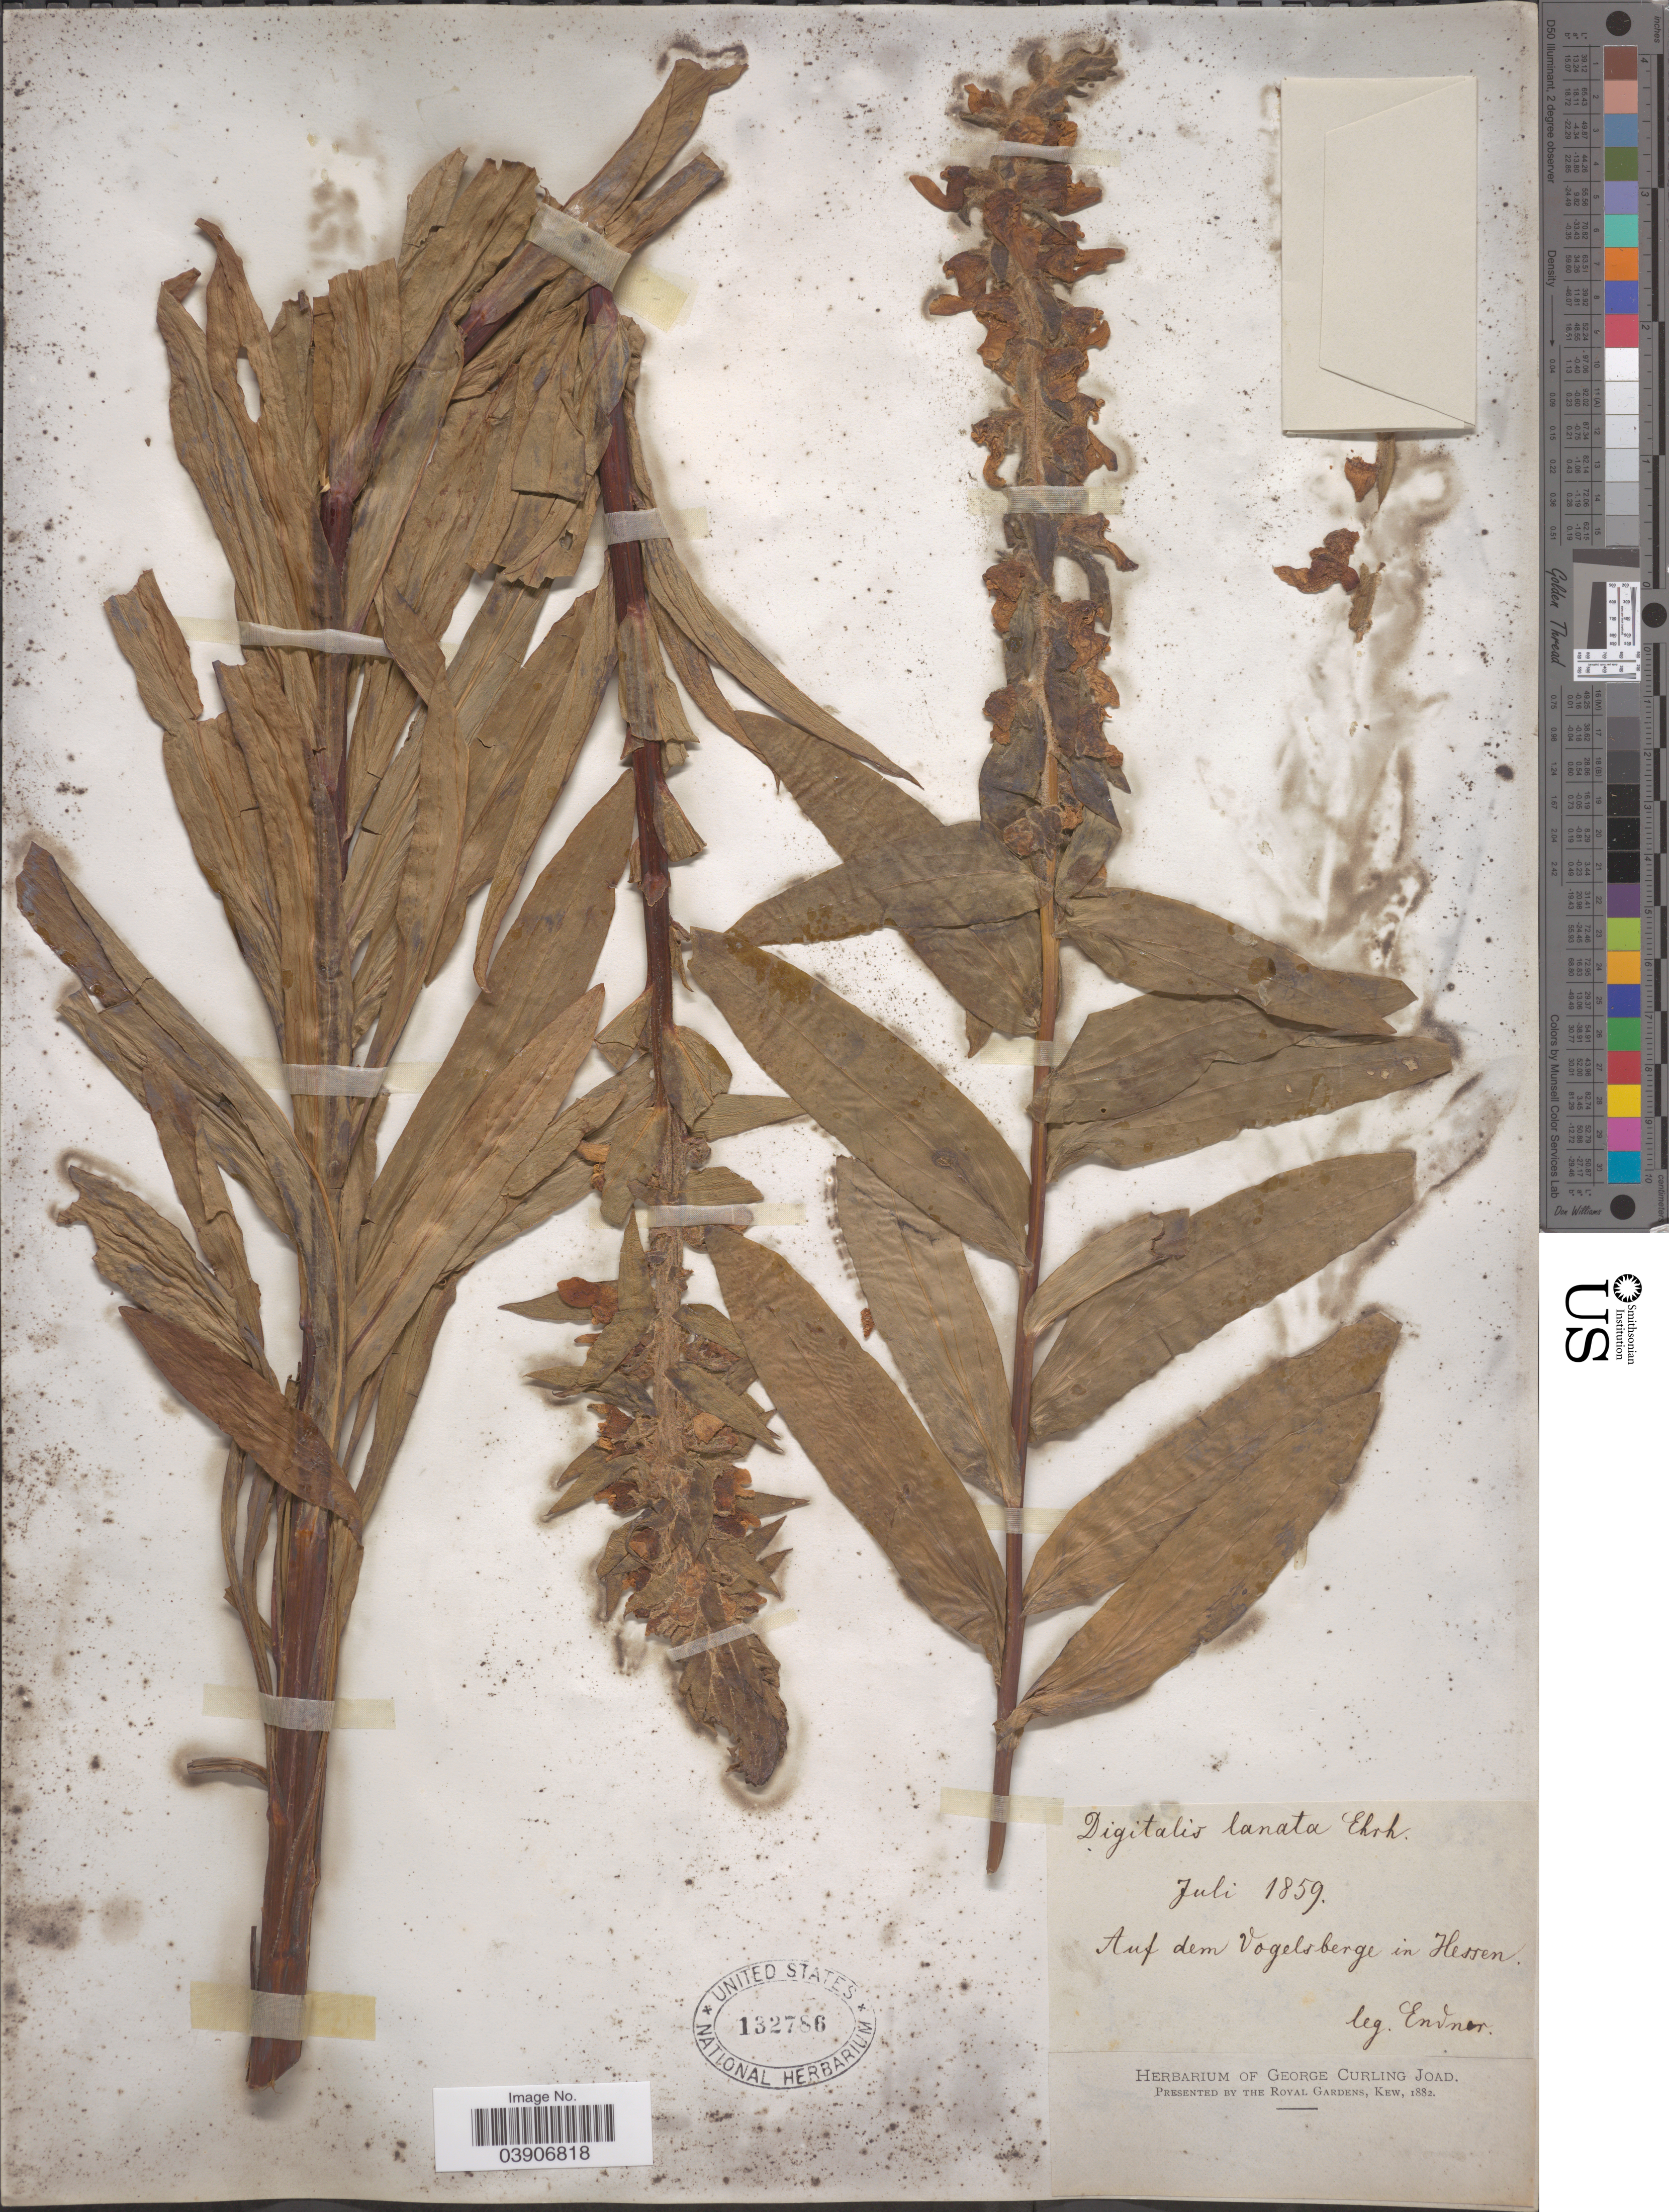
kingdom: Plantae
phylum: Tracheophyta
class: Magnoliopsida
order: Lamiales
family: Plantaginaceae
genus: Digitalis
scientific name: Digitalis lanata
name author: Ehrh.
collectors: Endner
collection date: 1859-07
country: Germany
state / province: Hesse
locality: Auf dem Vogelsberge in Hessen.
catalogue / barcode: US 132786